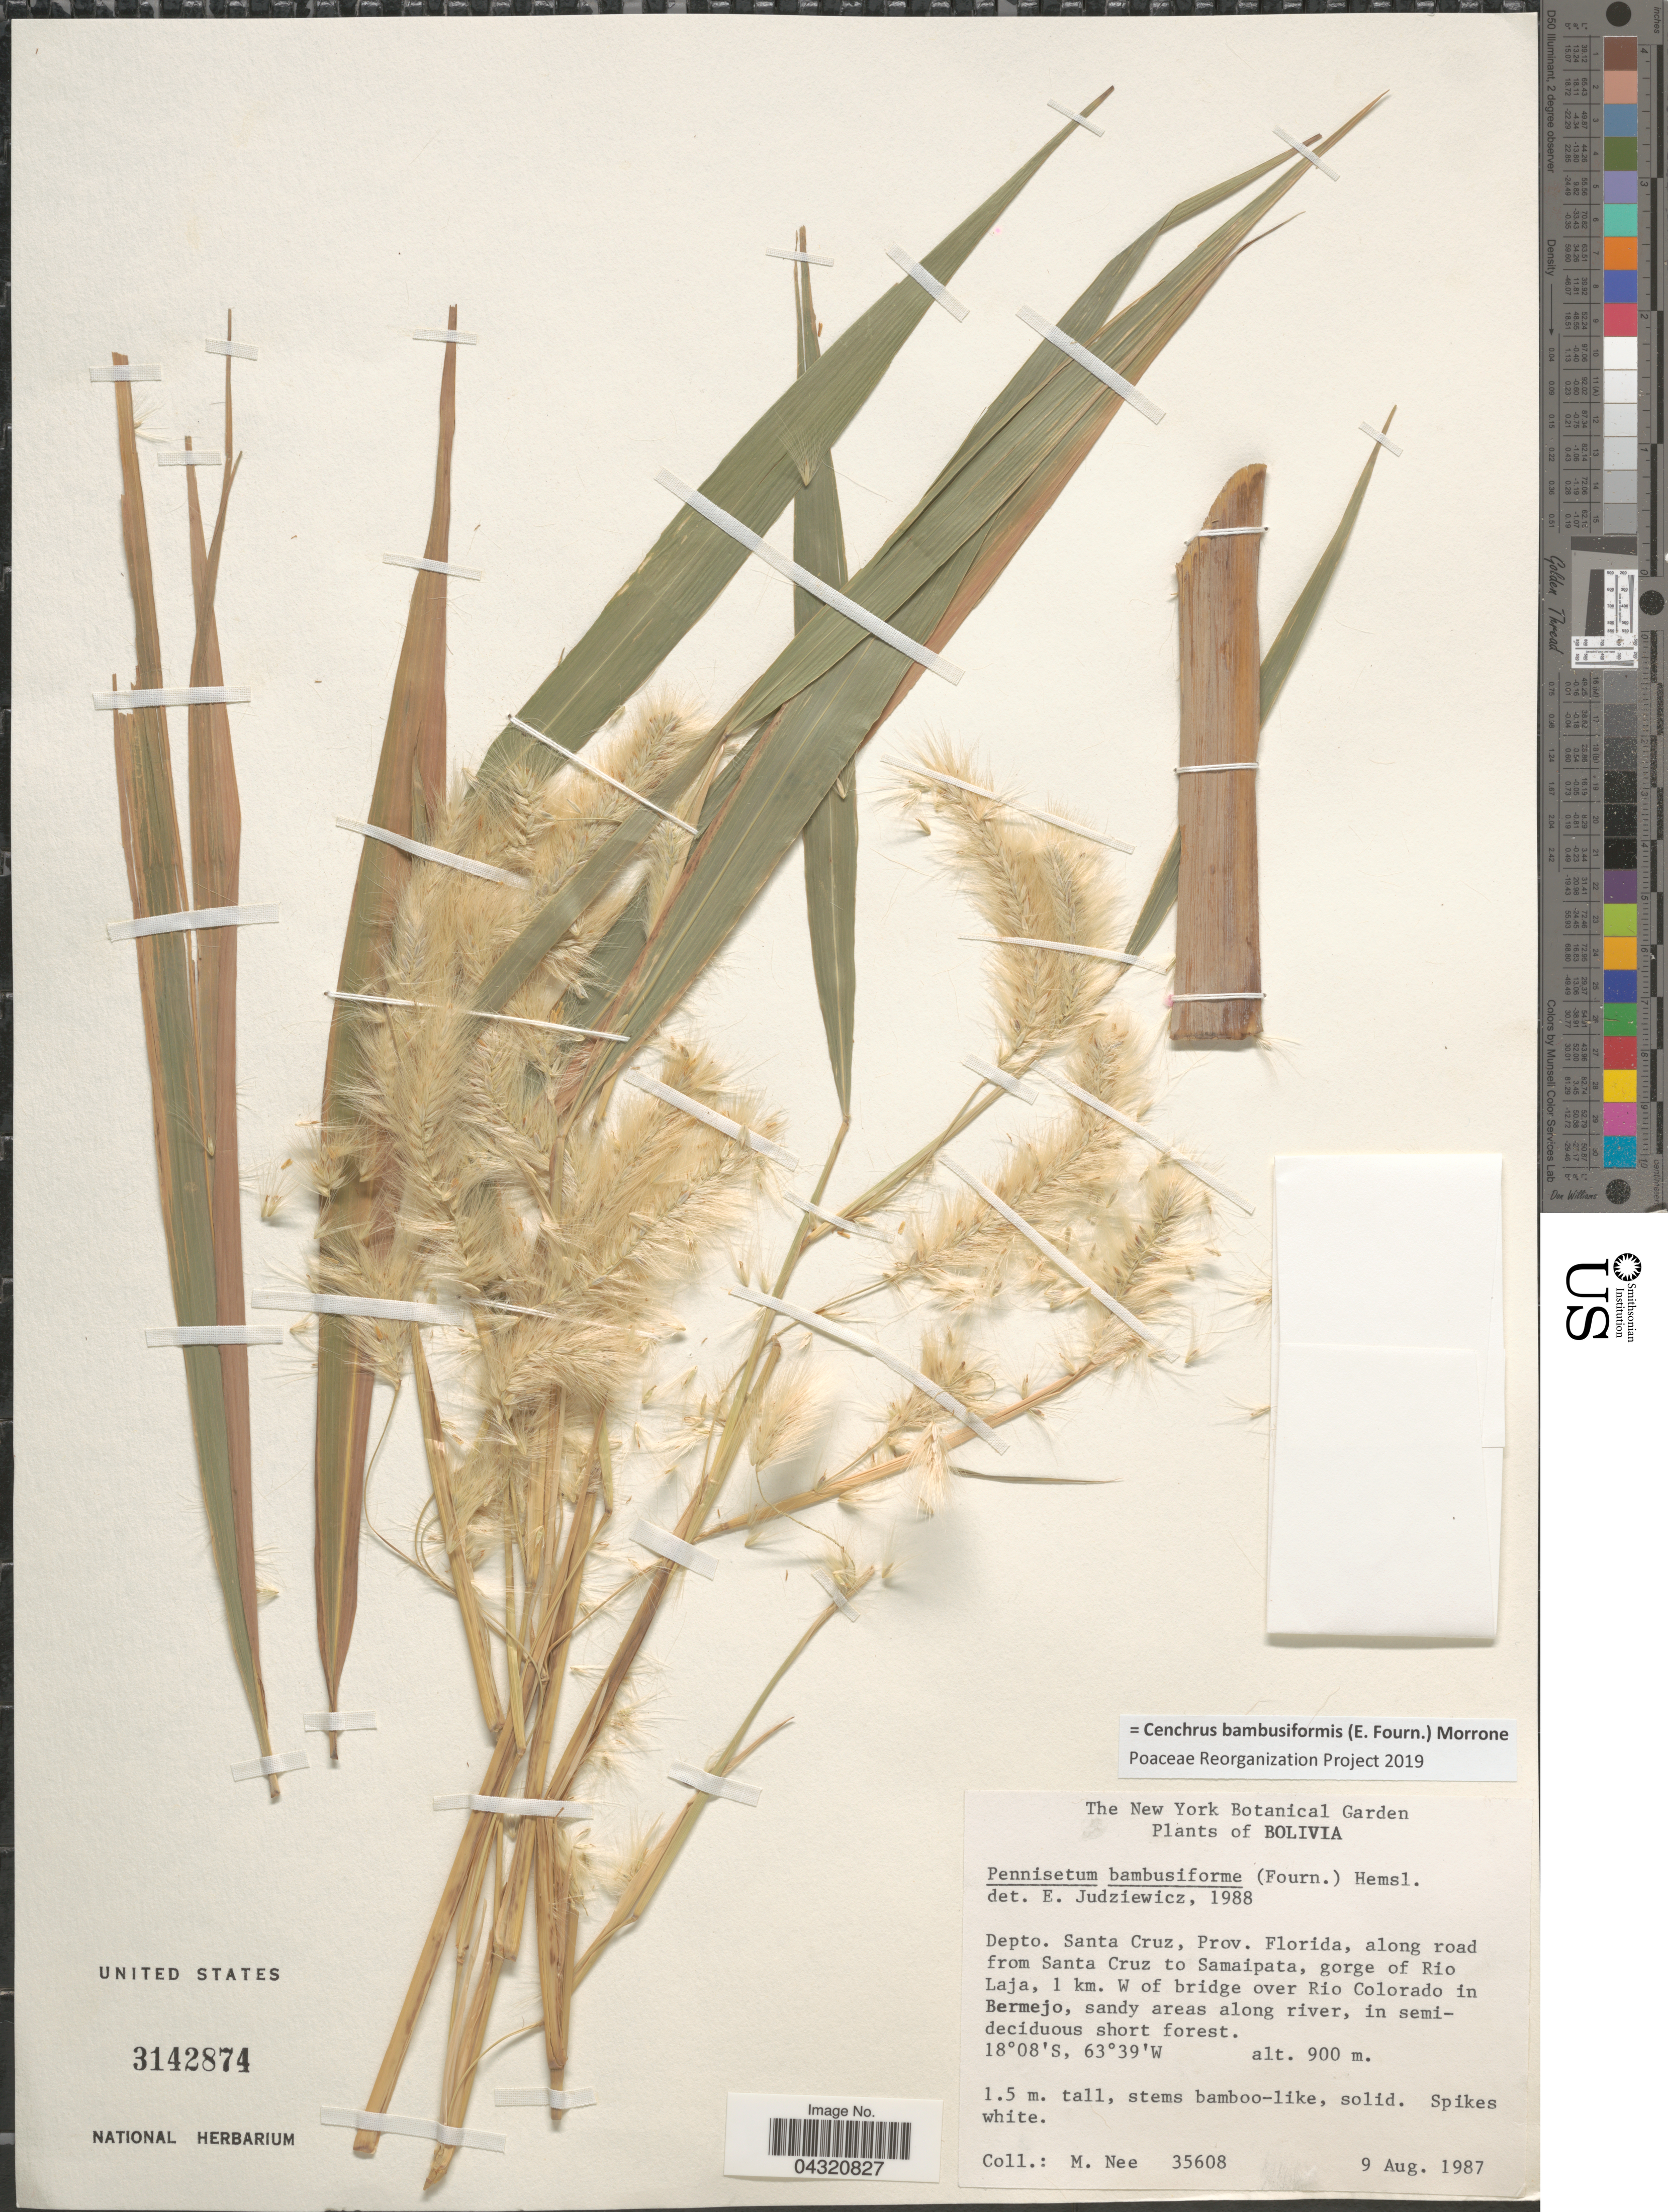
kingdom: Plantae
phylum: Tracheophyta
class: Liliopsida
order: Poales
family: Poaceae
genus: Cenchrus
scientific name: Cenchrus bambusiformis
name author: (E. Fourn.) Morrone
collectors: M. Nee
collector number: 35608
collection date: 1987-08-09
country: Bolivia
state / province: Santa Cruz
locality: Depto. Santa Cruz, Prov. Florida, along road from Santa Cruz to Samaipata, gorge of Rio Laja, 1 km. W of bridge over Rio Colorado in Bermejo, sandy areas along river.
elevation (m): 900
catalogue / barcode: US 3142874